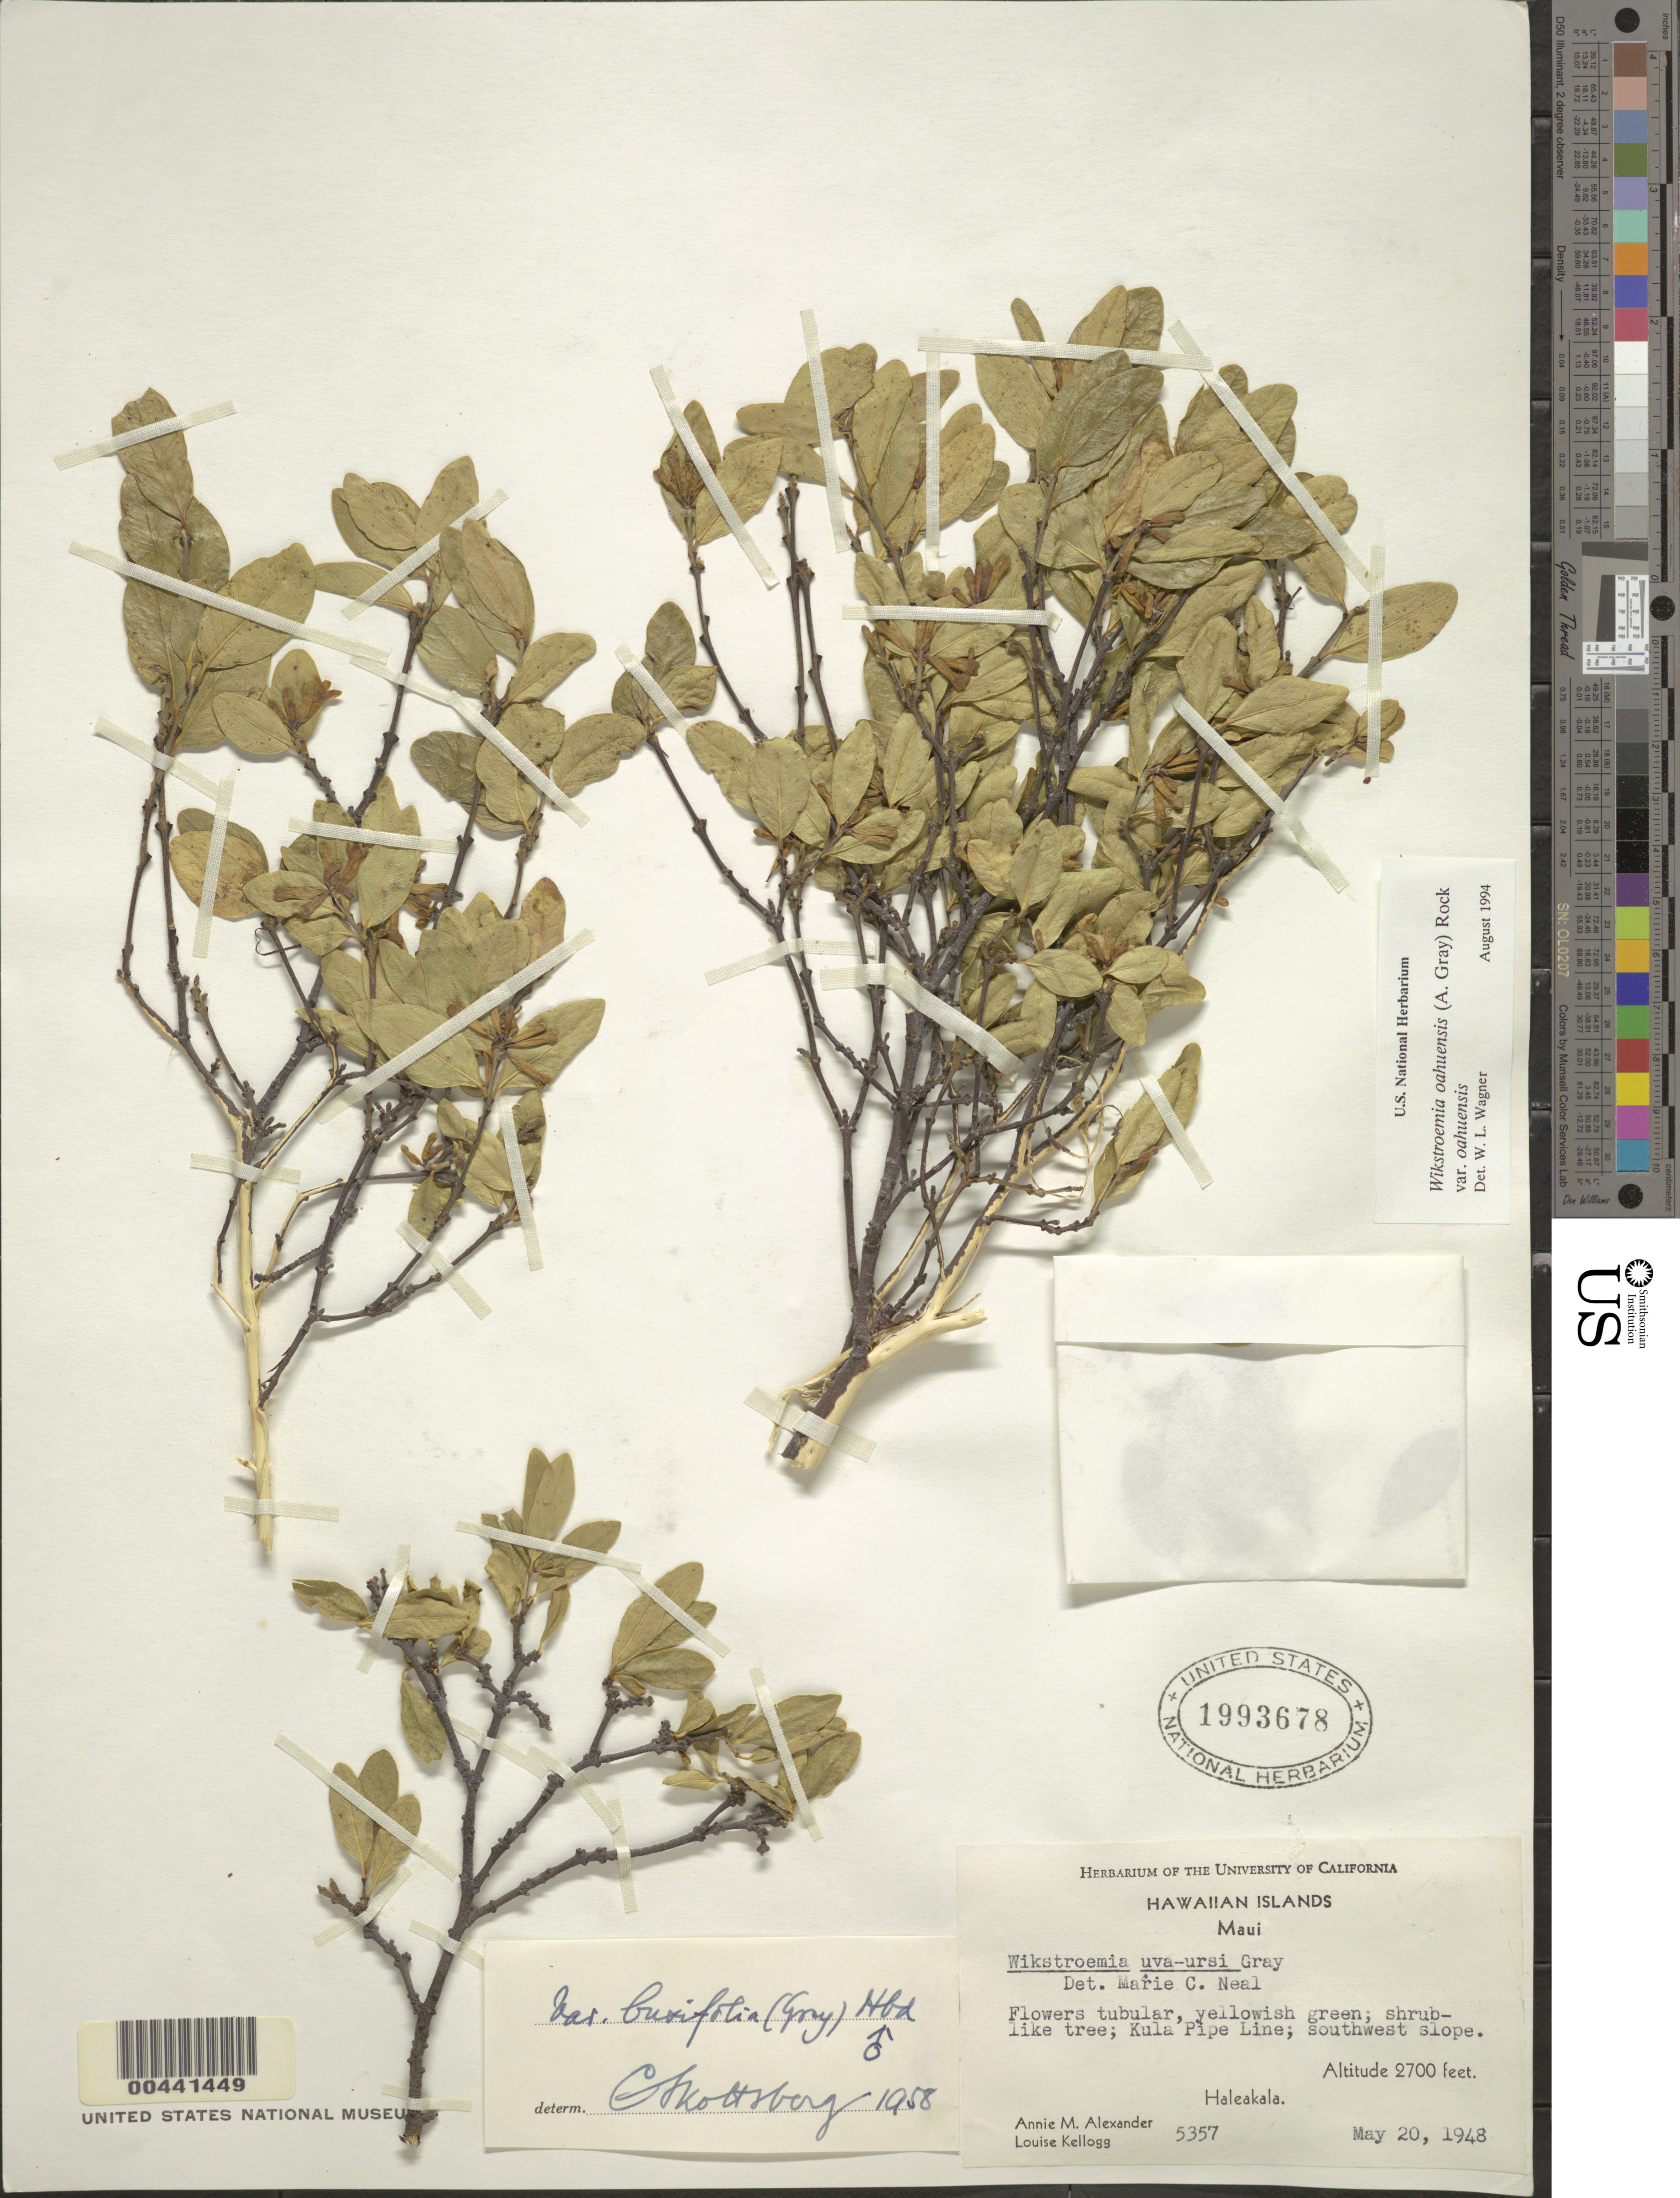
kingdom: Plantae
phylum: Tracheophyta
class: Magnoliopsida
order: Malvales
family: Thymelaeaceae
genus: Wikstroemia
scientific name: Wikstroemia oahuensis var. oahuensis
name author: (A. Gray) Rock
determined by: Wagner, W. L., (BOT), Smithsonian Institution - National Museum of Natural History (UNITED STATES)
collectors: A. M. Alexander & L. Kellogg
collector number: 5357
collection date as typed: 20 May 1948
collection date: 1948-05-20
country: United States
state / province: Hawaii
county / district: Maui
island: Maui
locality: Haleakala, Kula Pipe Line, SW slope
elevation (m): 823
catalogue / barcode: US 1993678